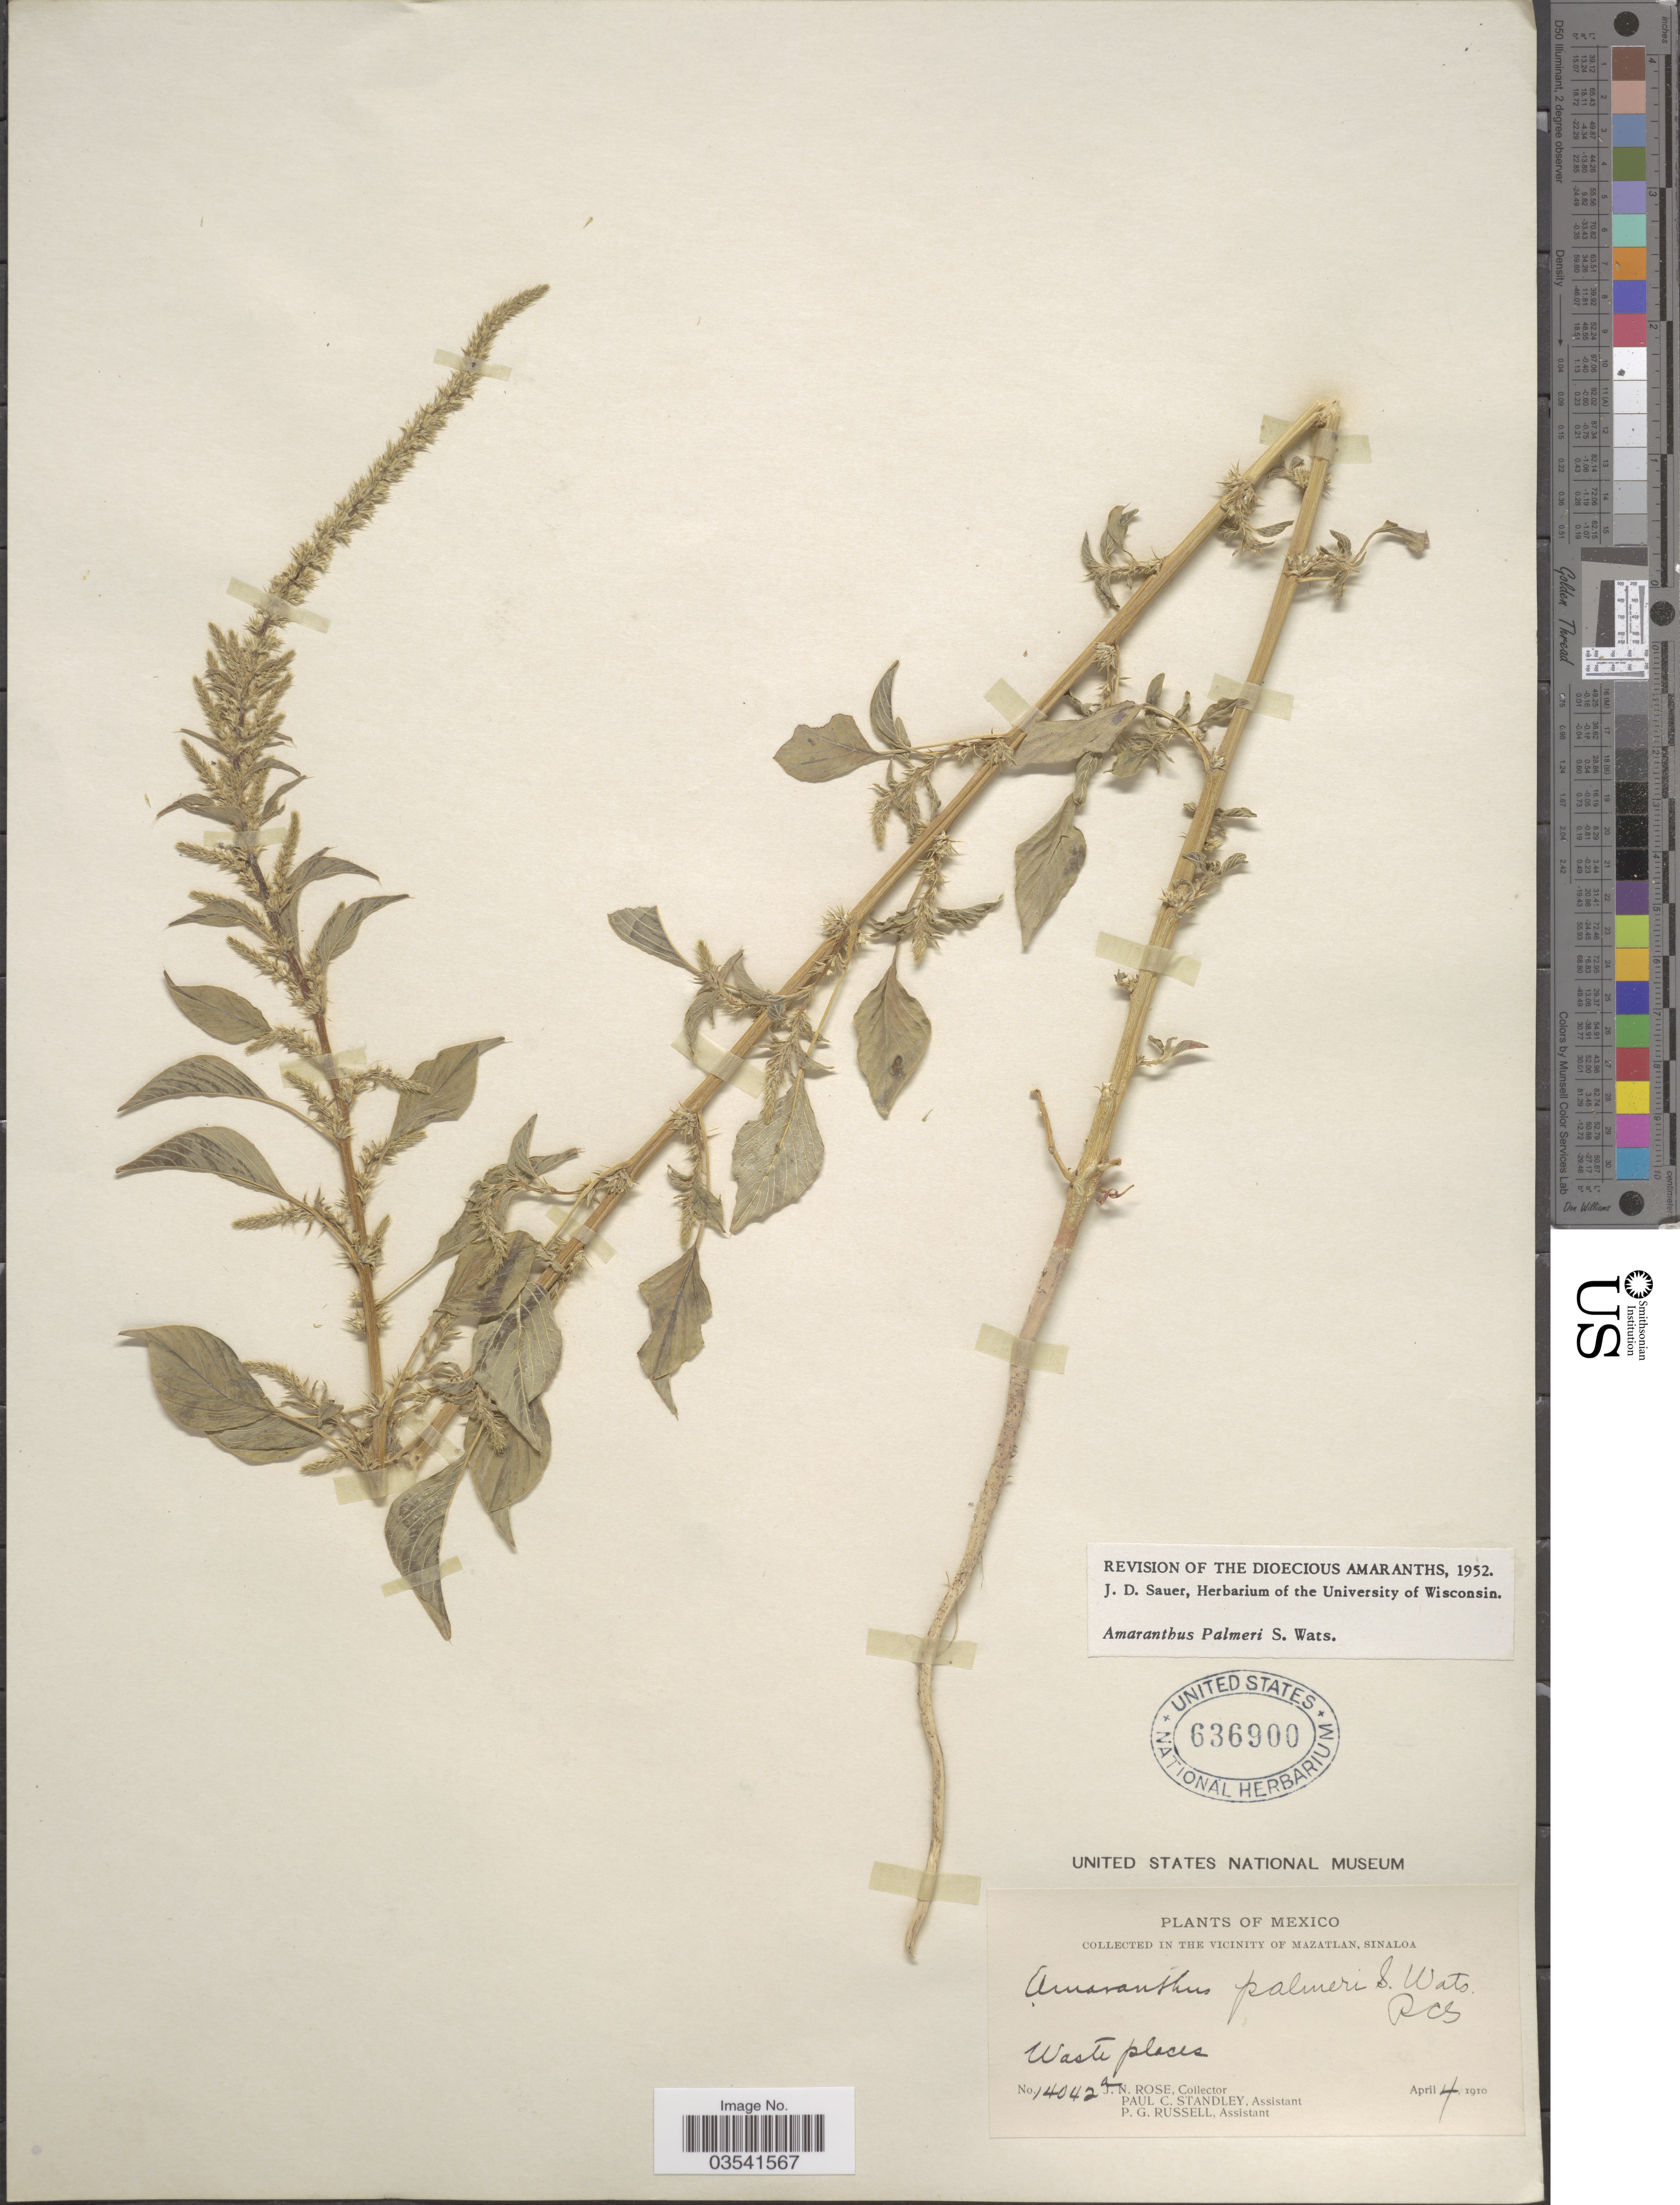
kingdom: Plantae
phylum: Tracheophyta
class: Magnoliopsida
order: Caryophyllales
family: Amaranthaceae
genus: Amaranthus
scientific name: Amaranthus palmeri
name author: S. Watson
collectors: J. N. Rose, P. C. Standley & P. G. Russell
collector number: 14042a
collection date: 1910-04-04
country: Mexico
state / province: Sinaloa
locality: In the vicinity of Mazatlan.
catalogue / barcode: US 636900